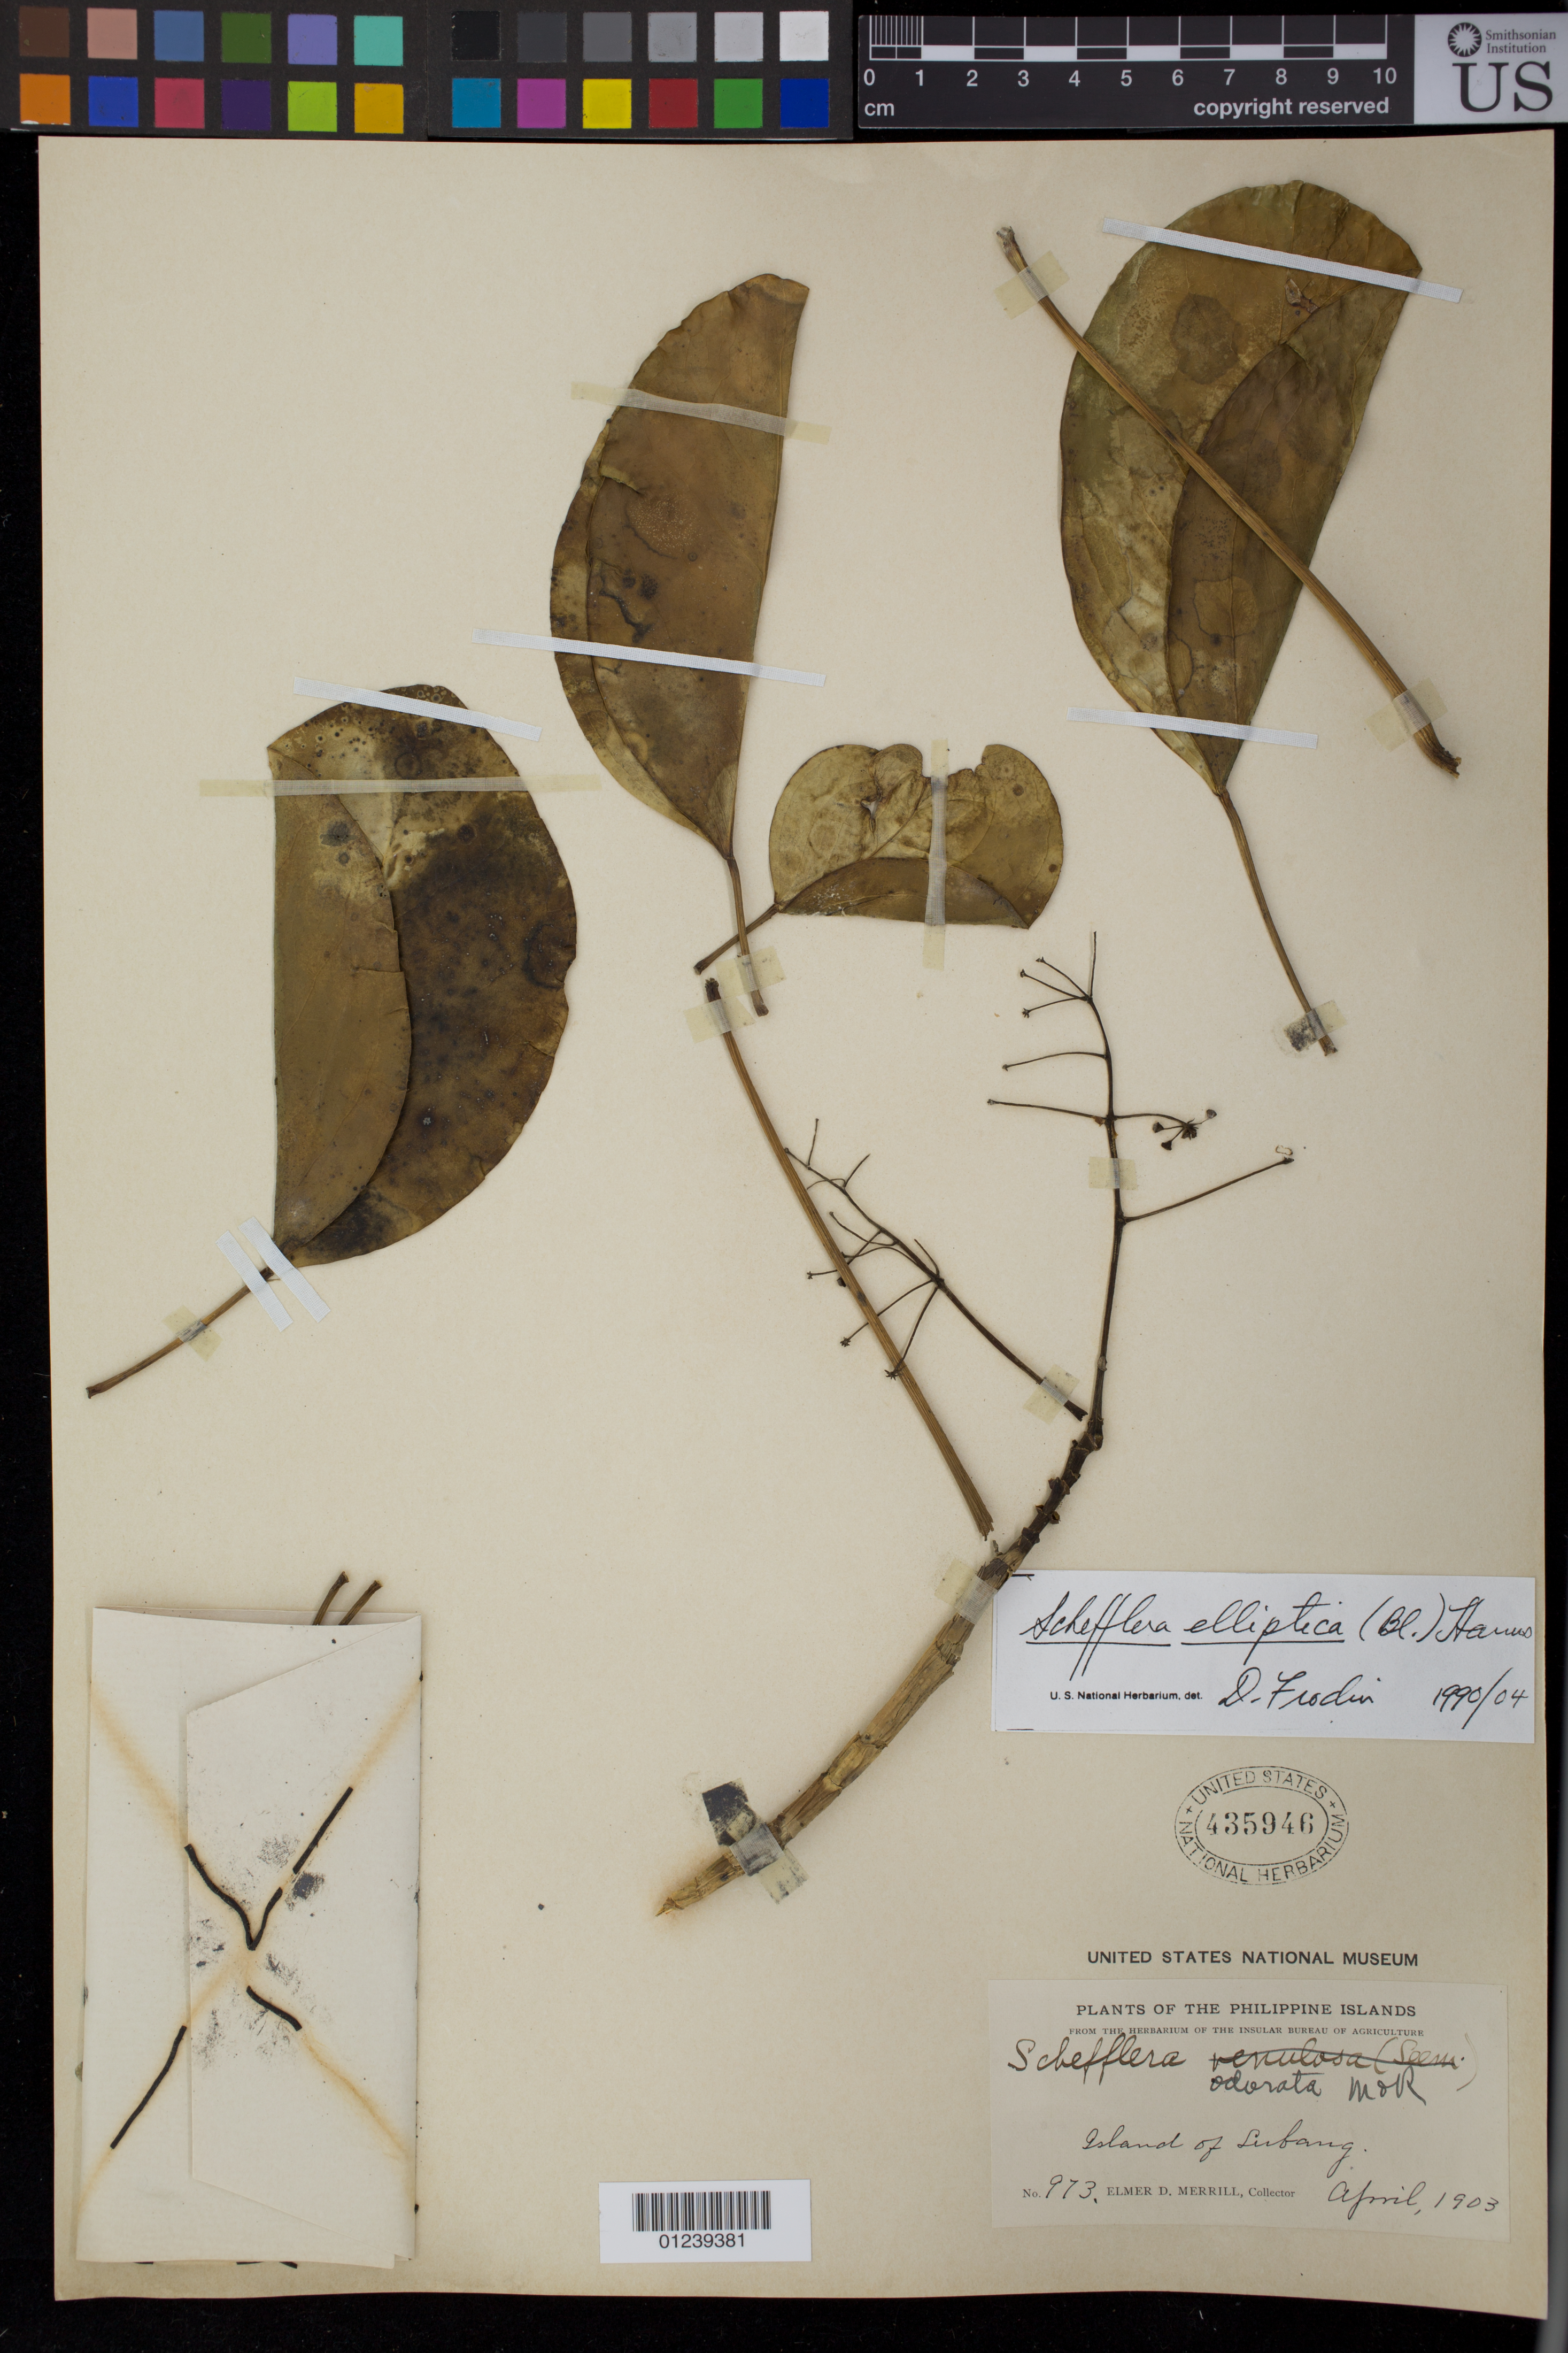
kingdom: Plantae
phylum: Tracheophyta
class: Magnoliopsida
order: Apiales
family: Araliaceae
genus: Schefflera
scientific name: Schefflera elliptica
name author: (Blume) Harms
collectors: E. D. Merrill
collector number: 973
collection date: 1903-04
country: Philippines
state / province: Mimaropa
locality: Island of Lubang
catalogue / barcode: US 435946